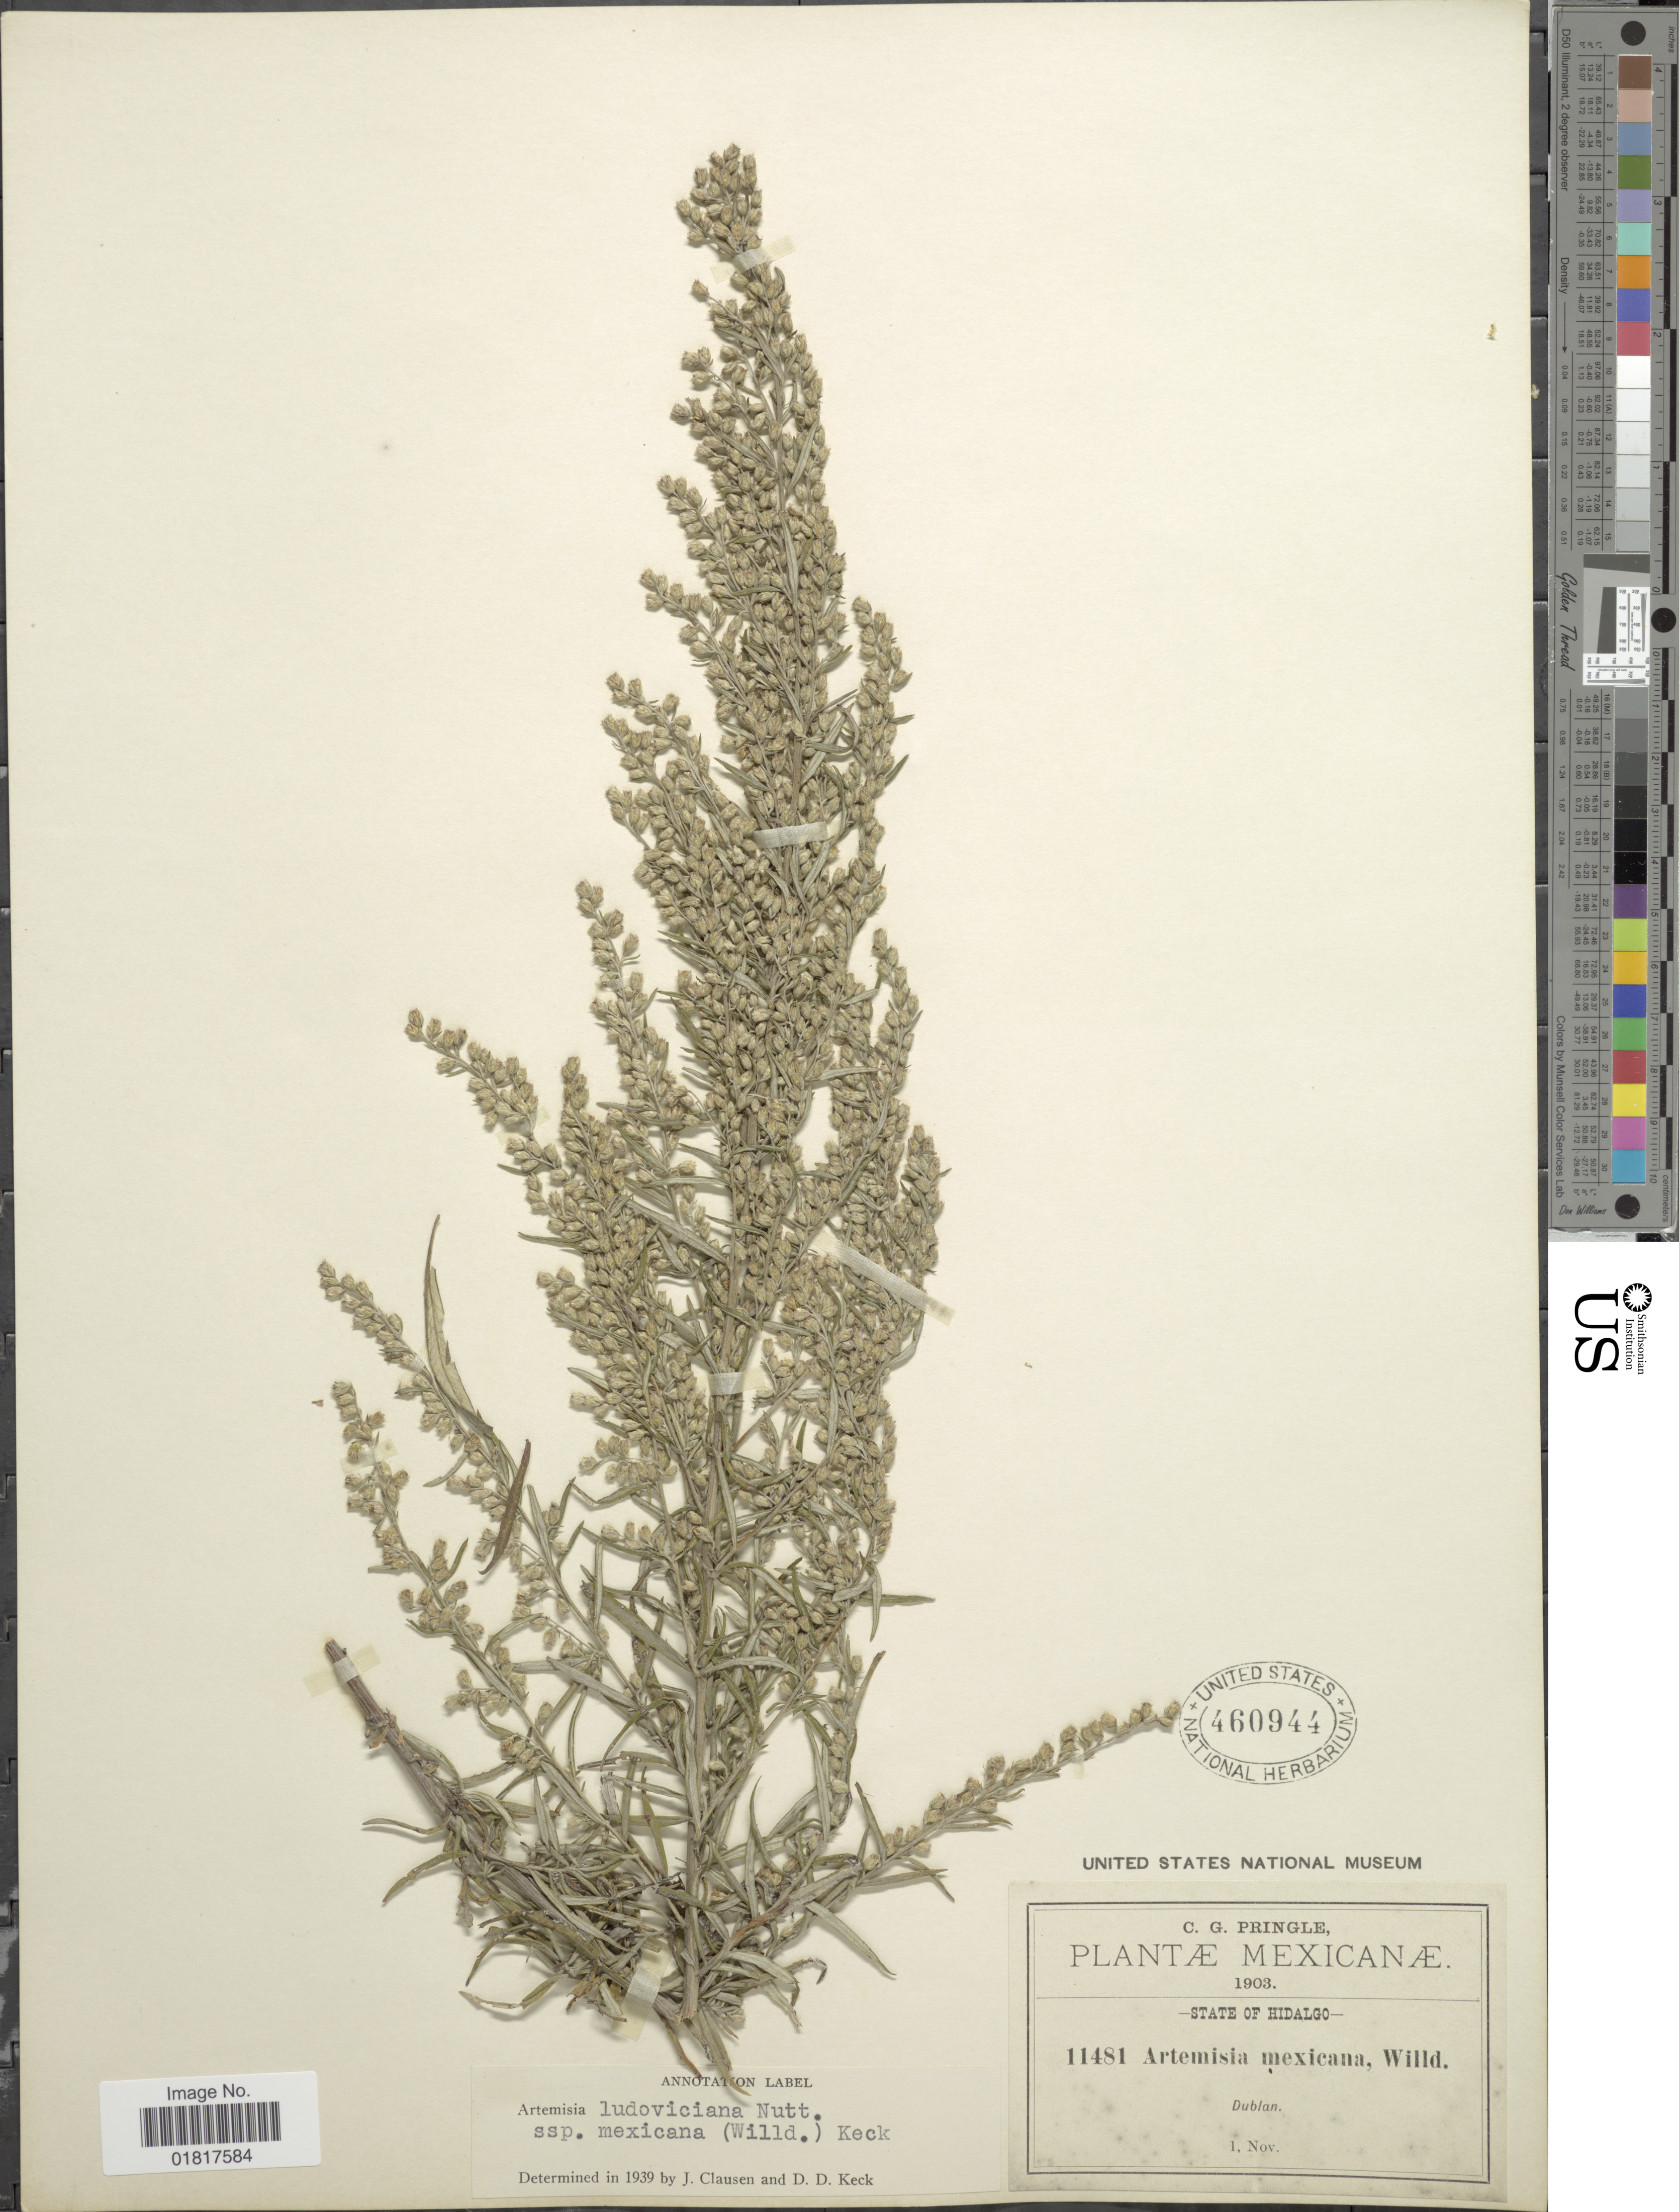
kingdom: Plantae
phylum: Tracheophyta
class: Magnoliopsida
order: Asterales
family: Asteraceae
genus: Artemisia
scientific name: Artemisia ludoviciana subsp. mexicana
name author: (Willd. ex Spreng.) D.D. Keck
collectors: C. G. Pringle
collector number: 11481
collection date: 1903-11-01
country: Mexico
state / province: Hidalgo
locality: Dublan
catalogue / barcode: US 460944